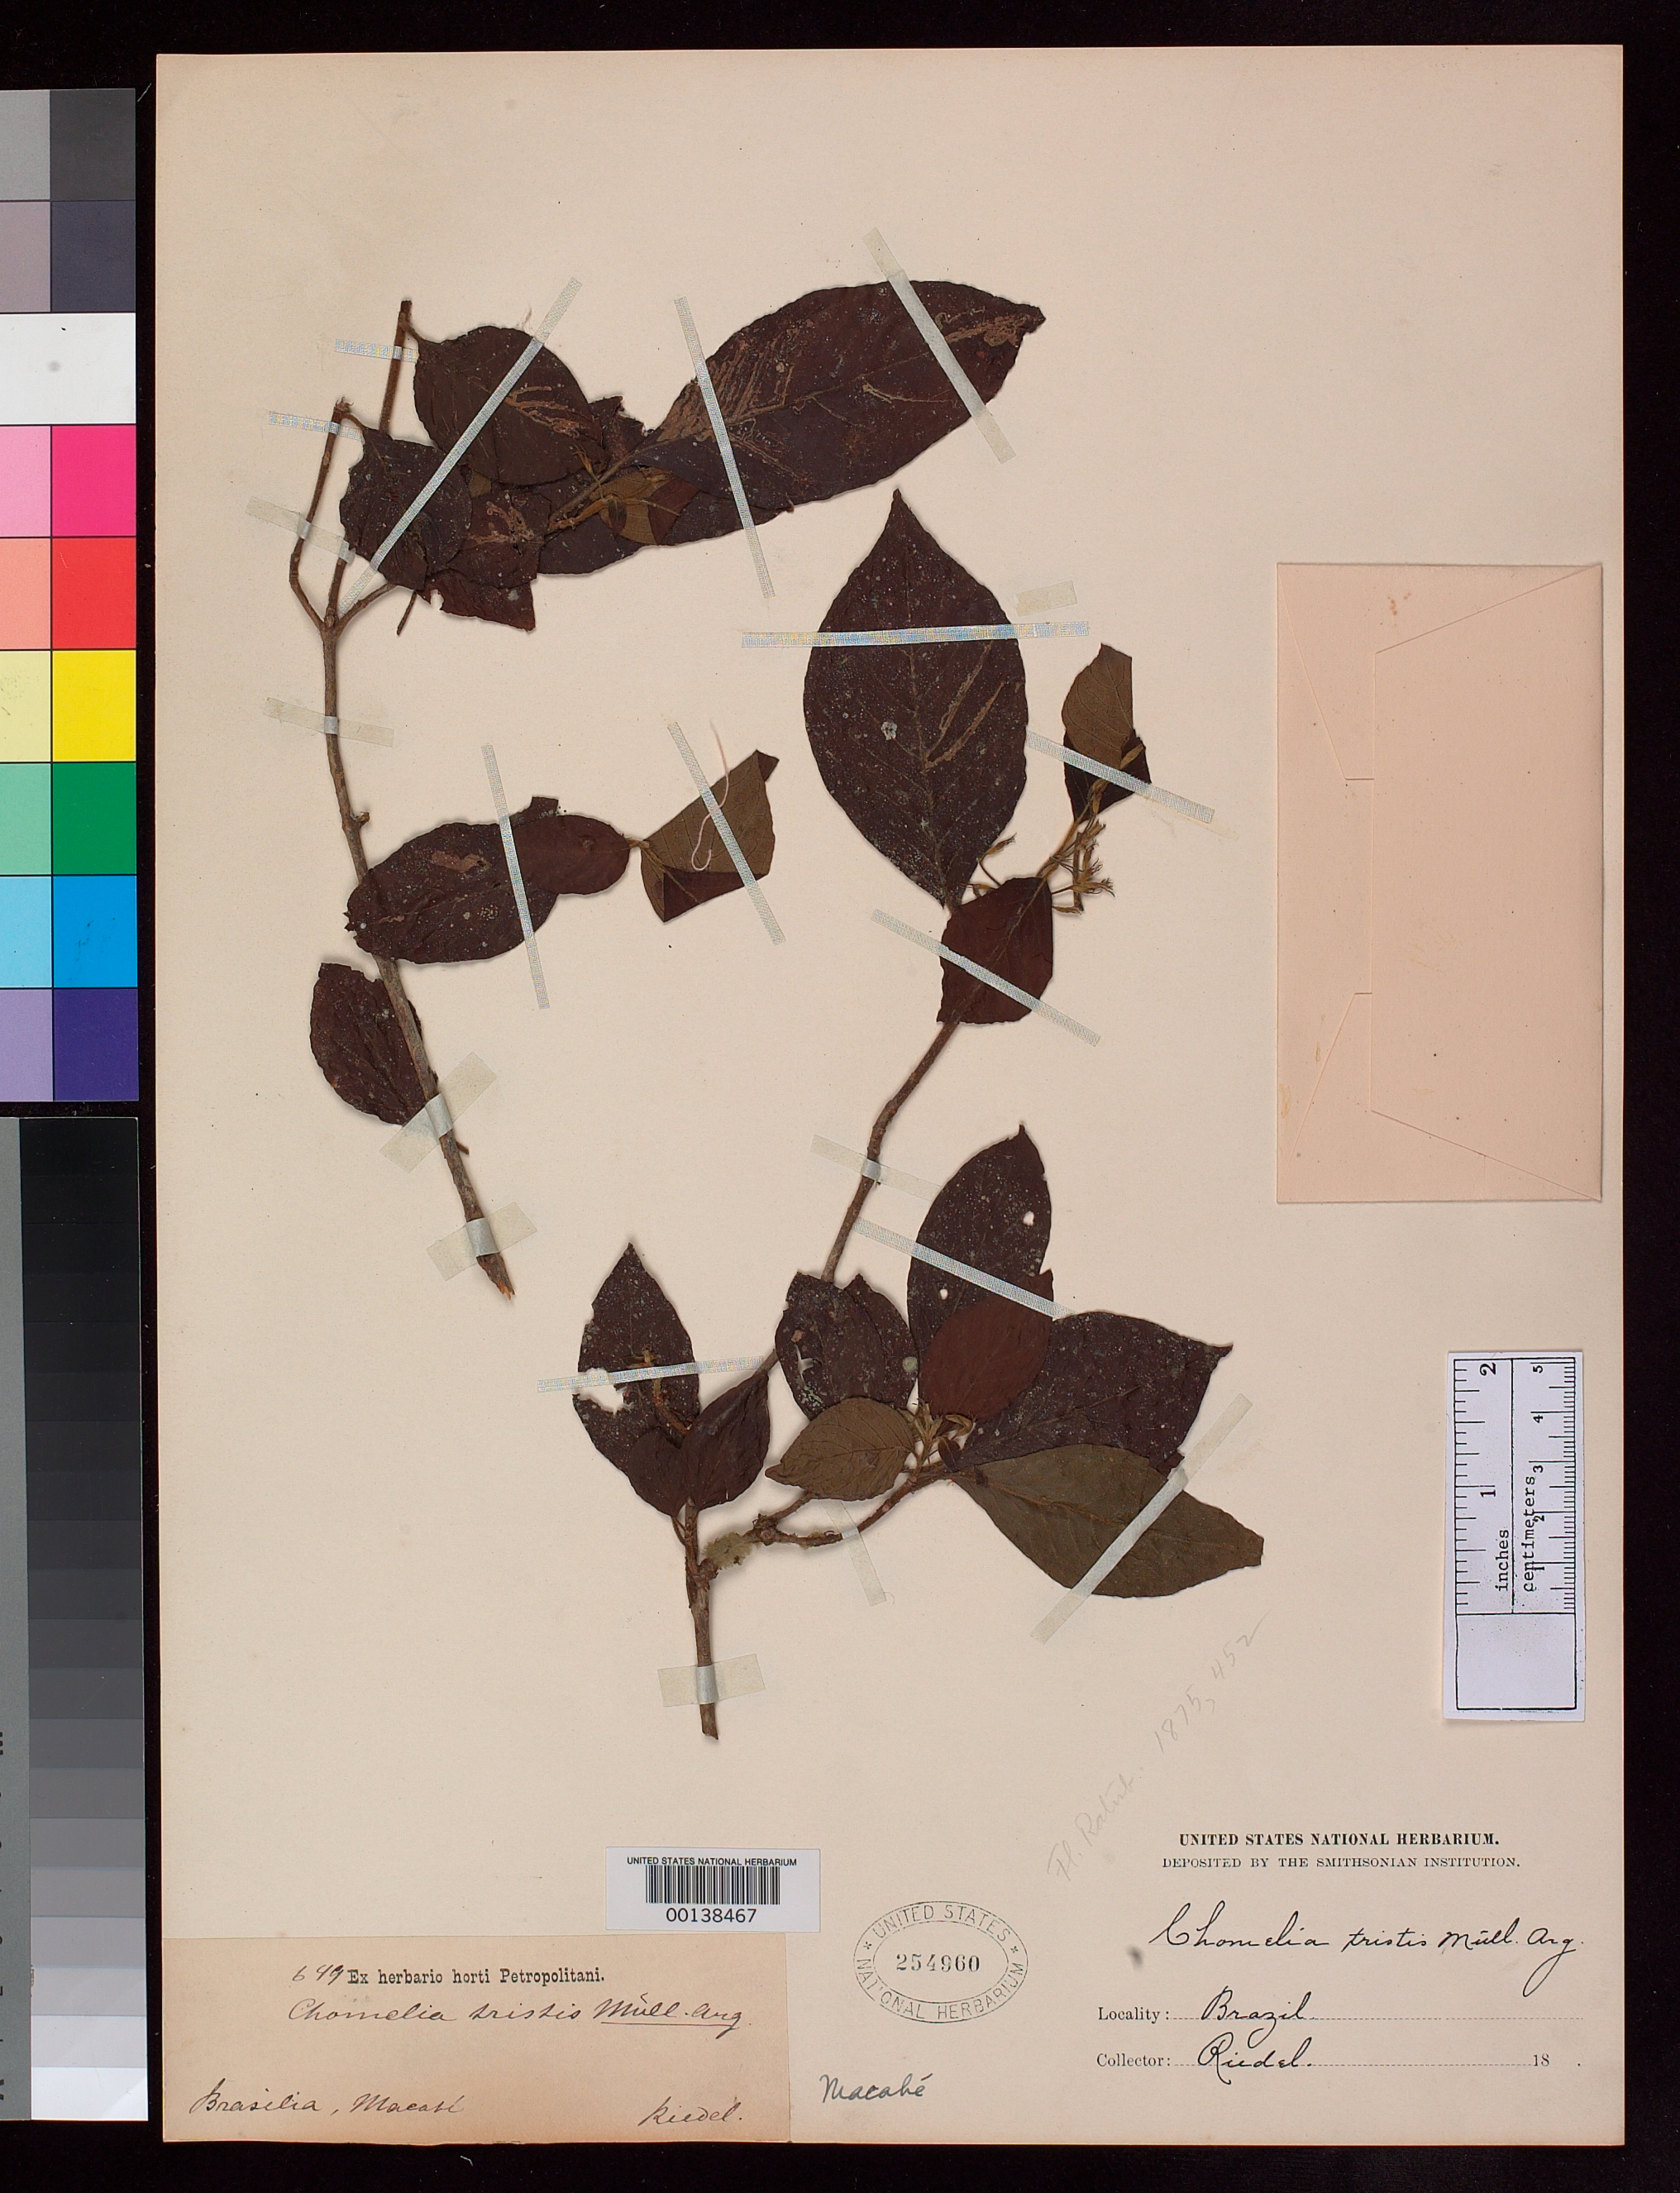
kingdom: Plantae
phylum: Tracheophyta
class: Magnoliopsida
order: Gentianales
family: Rubiaceae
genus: Chomelia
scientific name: Chomelia tristis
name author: Müll. Arg.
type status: Isosyntype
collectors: L. Riedel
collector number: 649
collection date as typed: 18--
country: Brazil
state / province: Rio de Janeiro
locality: Macahe.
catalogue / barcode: US 254960